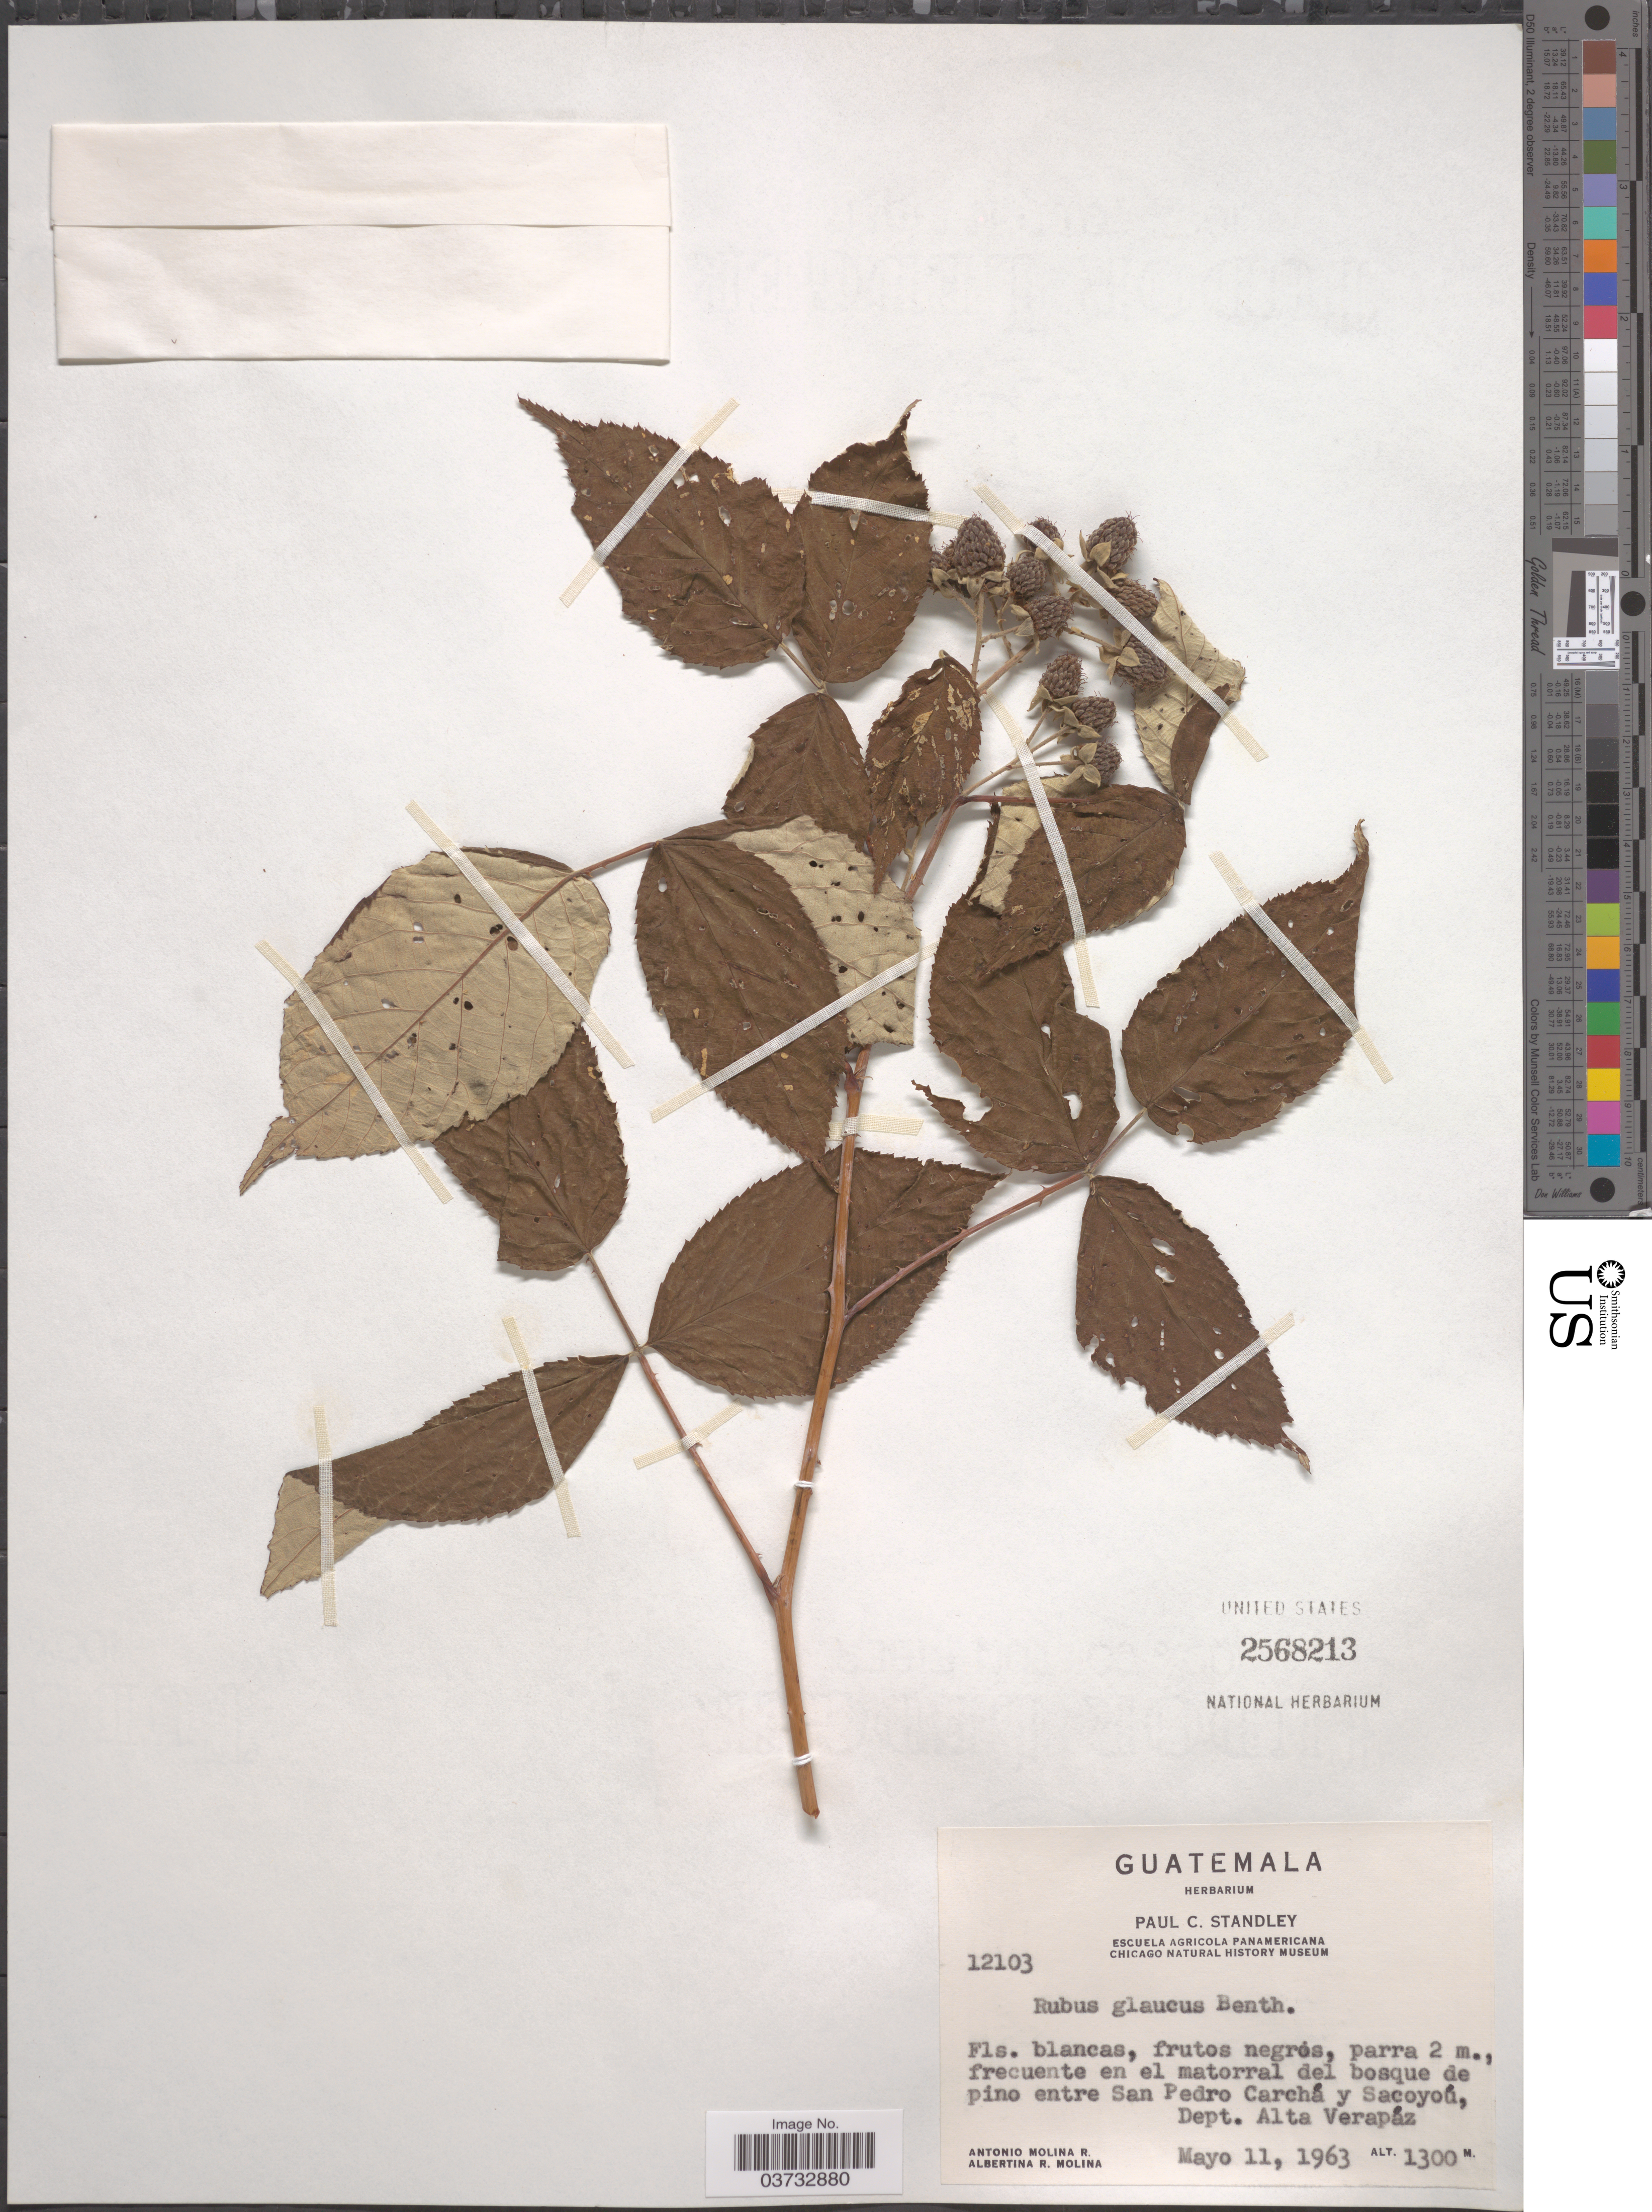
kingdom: Plantae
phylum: Tracheophyta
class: Magnoliopsida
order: Rosales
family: Rosaceae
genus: Rubus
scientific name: Rubus glaucus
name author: Benth.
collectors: A. Molina R. & A. R. Molina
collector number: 12103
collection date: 1963-05-11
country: Guatemala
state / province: Alta Verapaz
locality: Frecuente en el matorral del bosque de pino entre San Pedro Carchá y Sacoyoú, Dept. Alta Verapáz.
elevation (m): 1300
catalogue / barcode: US 2568213